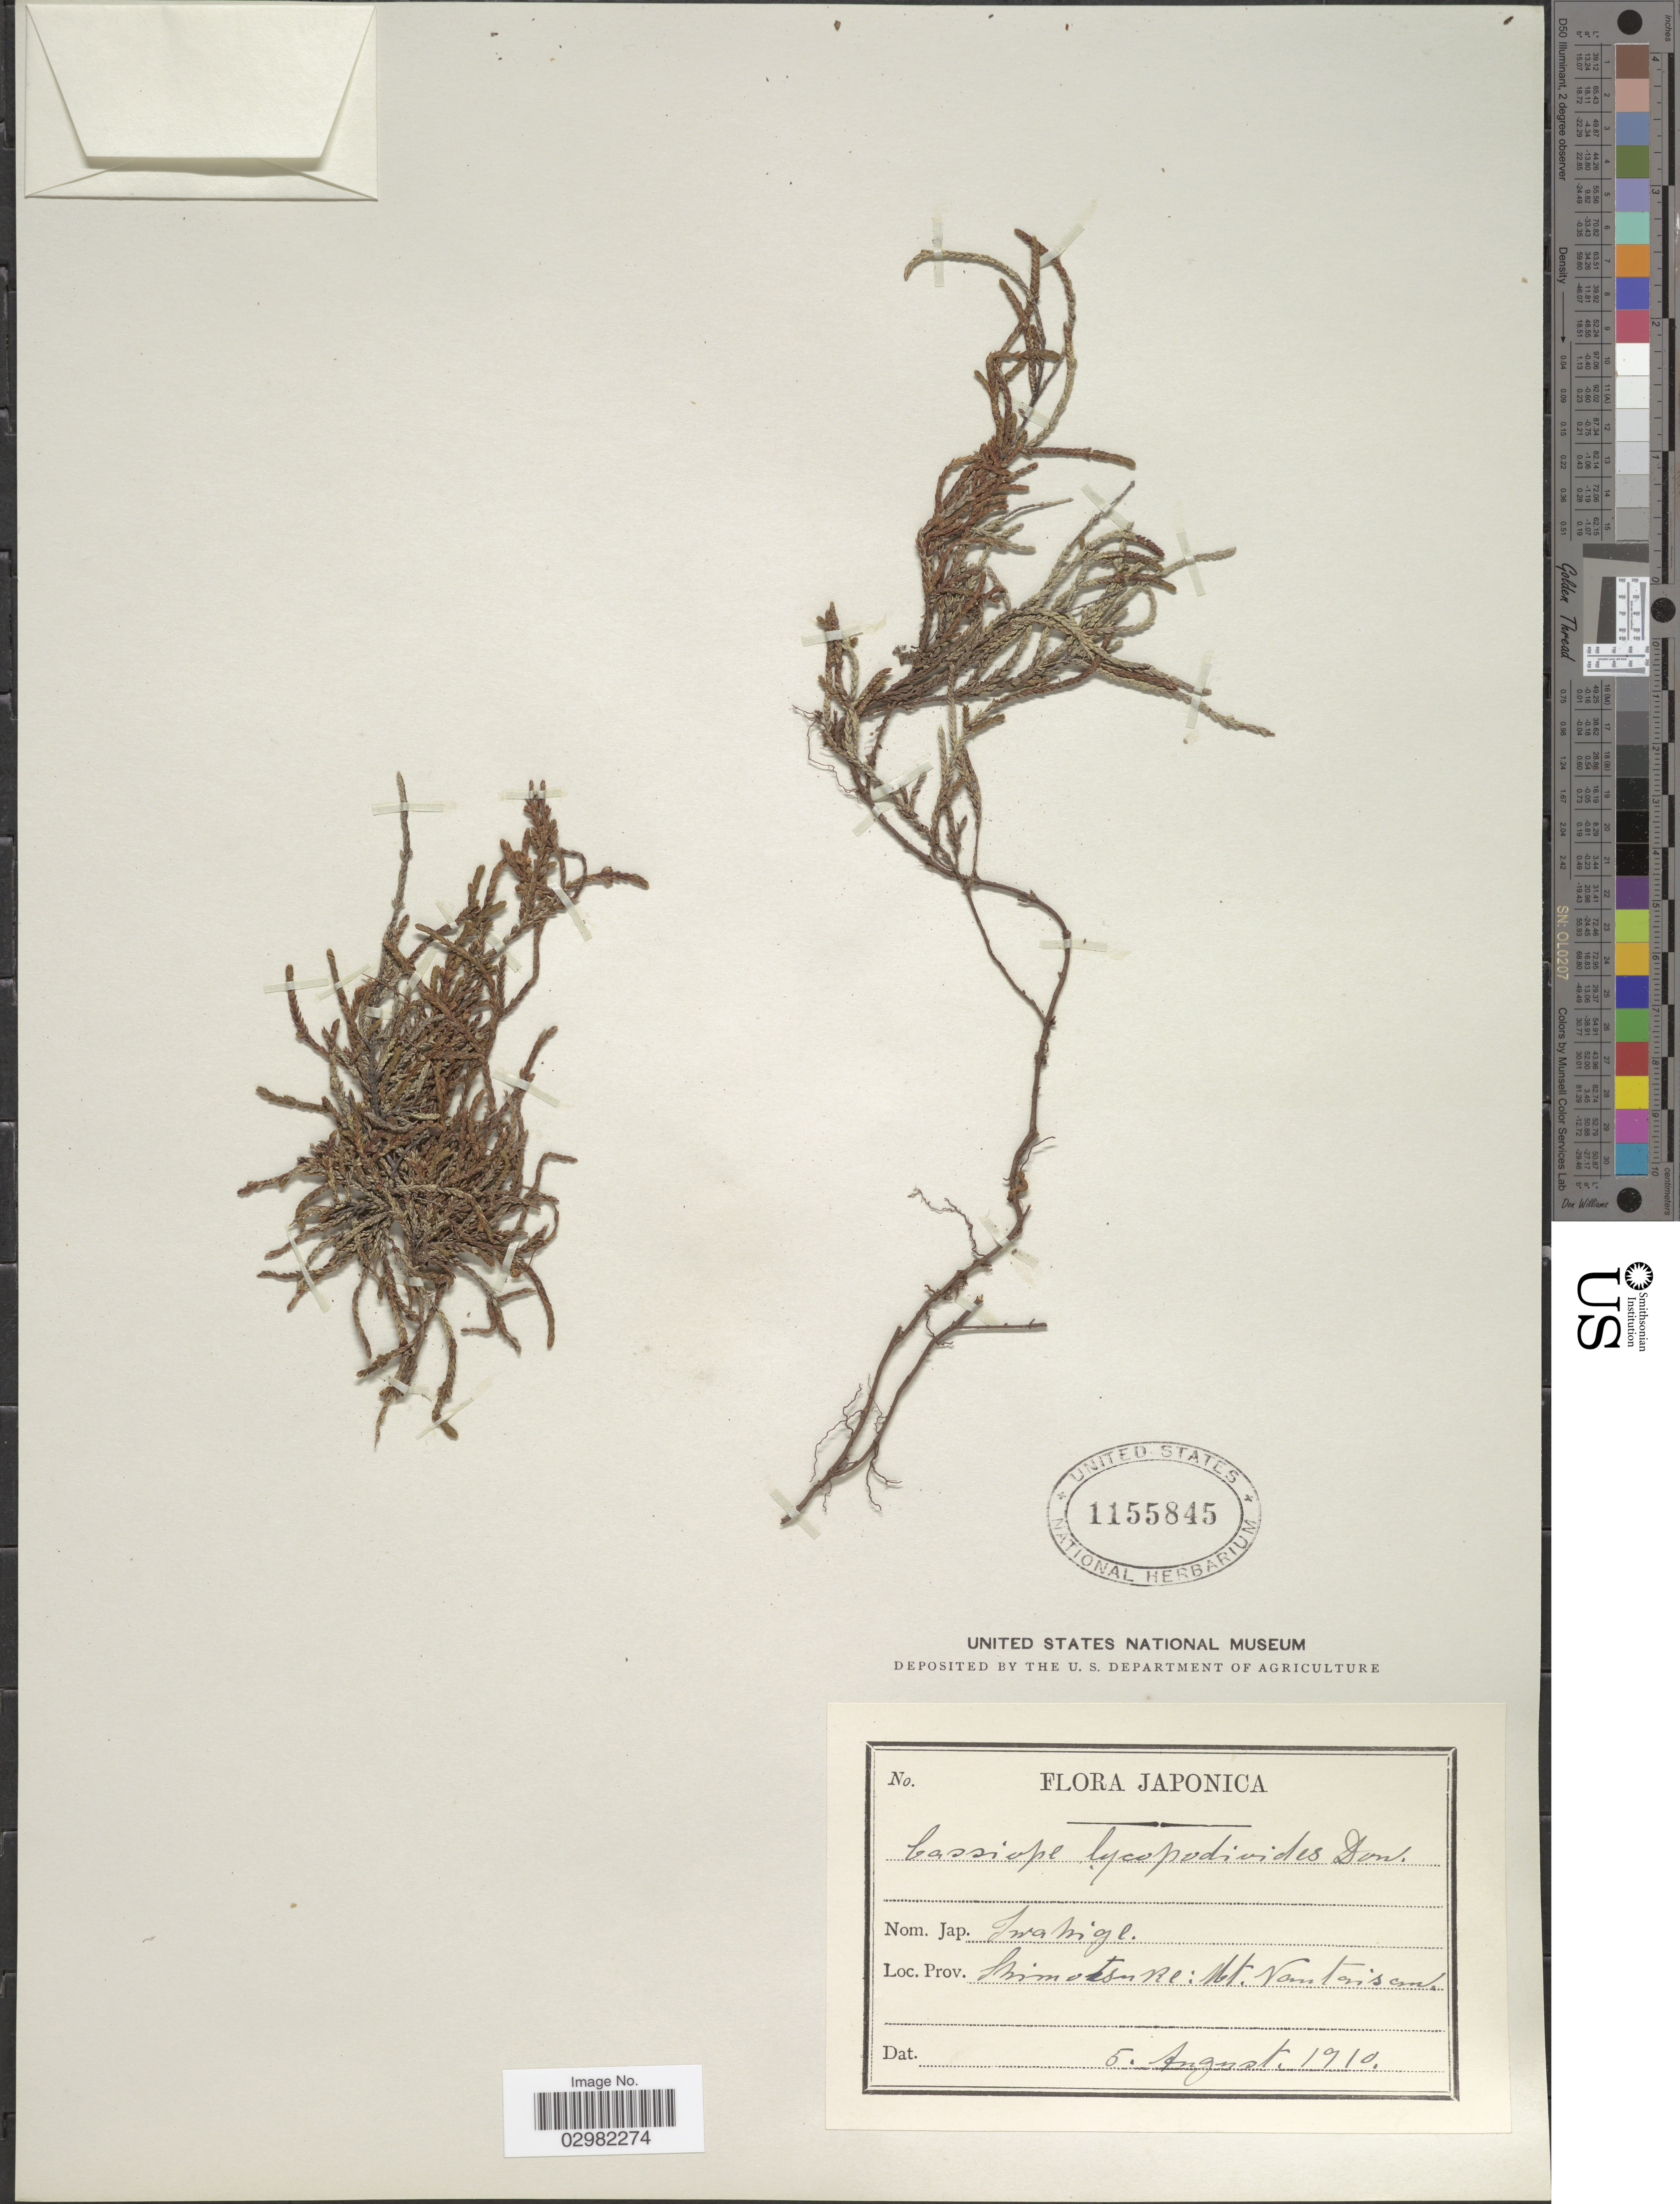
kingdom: Plantae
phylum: Tracheophyta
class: Magnoliopsida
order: Ericales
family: Ericaceae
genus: Cassiope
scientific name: Cassiope lycopodioides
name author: (Pall.) D. Don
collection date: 1910-08-05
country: Japan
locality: Japonica, Shimotsuke: Mt. Nantaisan.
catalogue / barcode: US 1155845